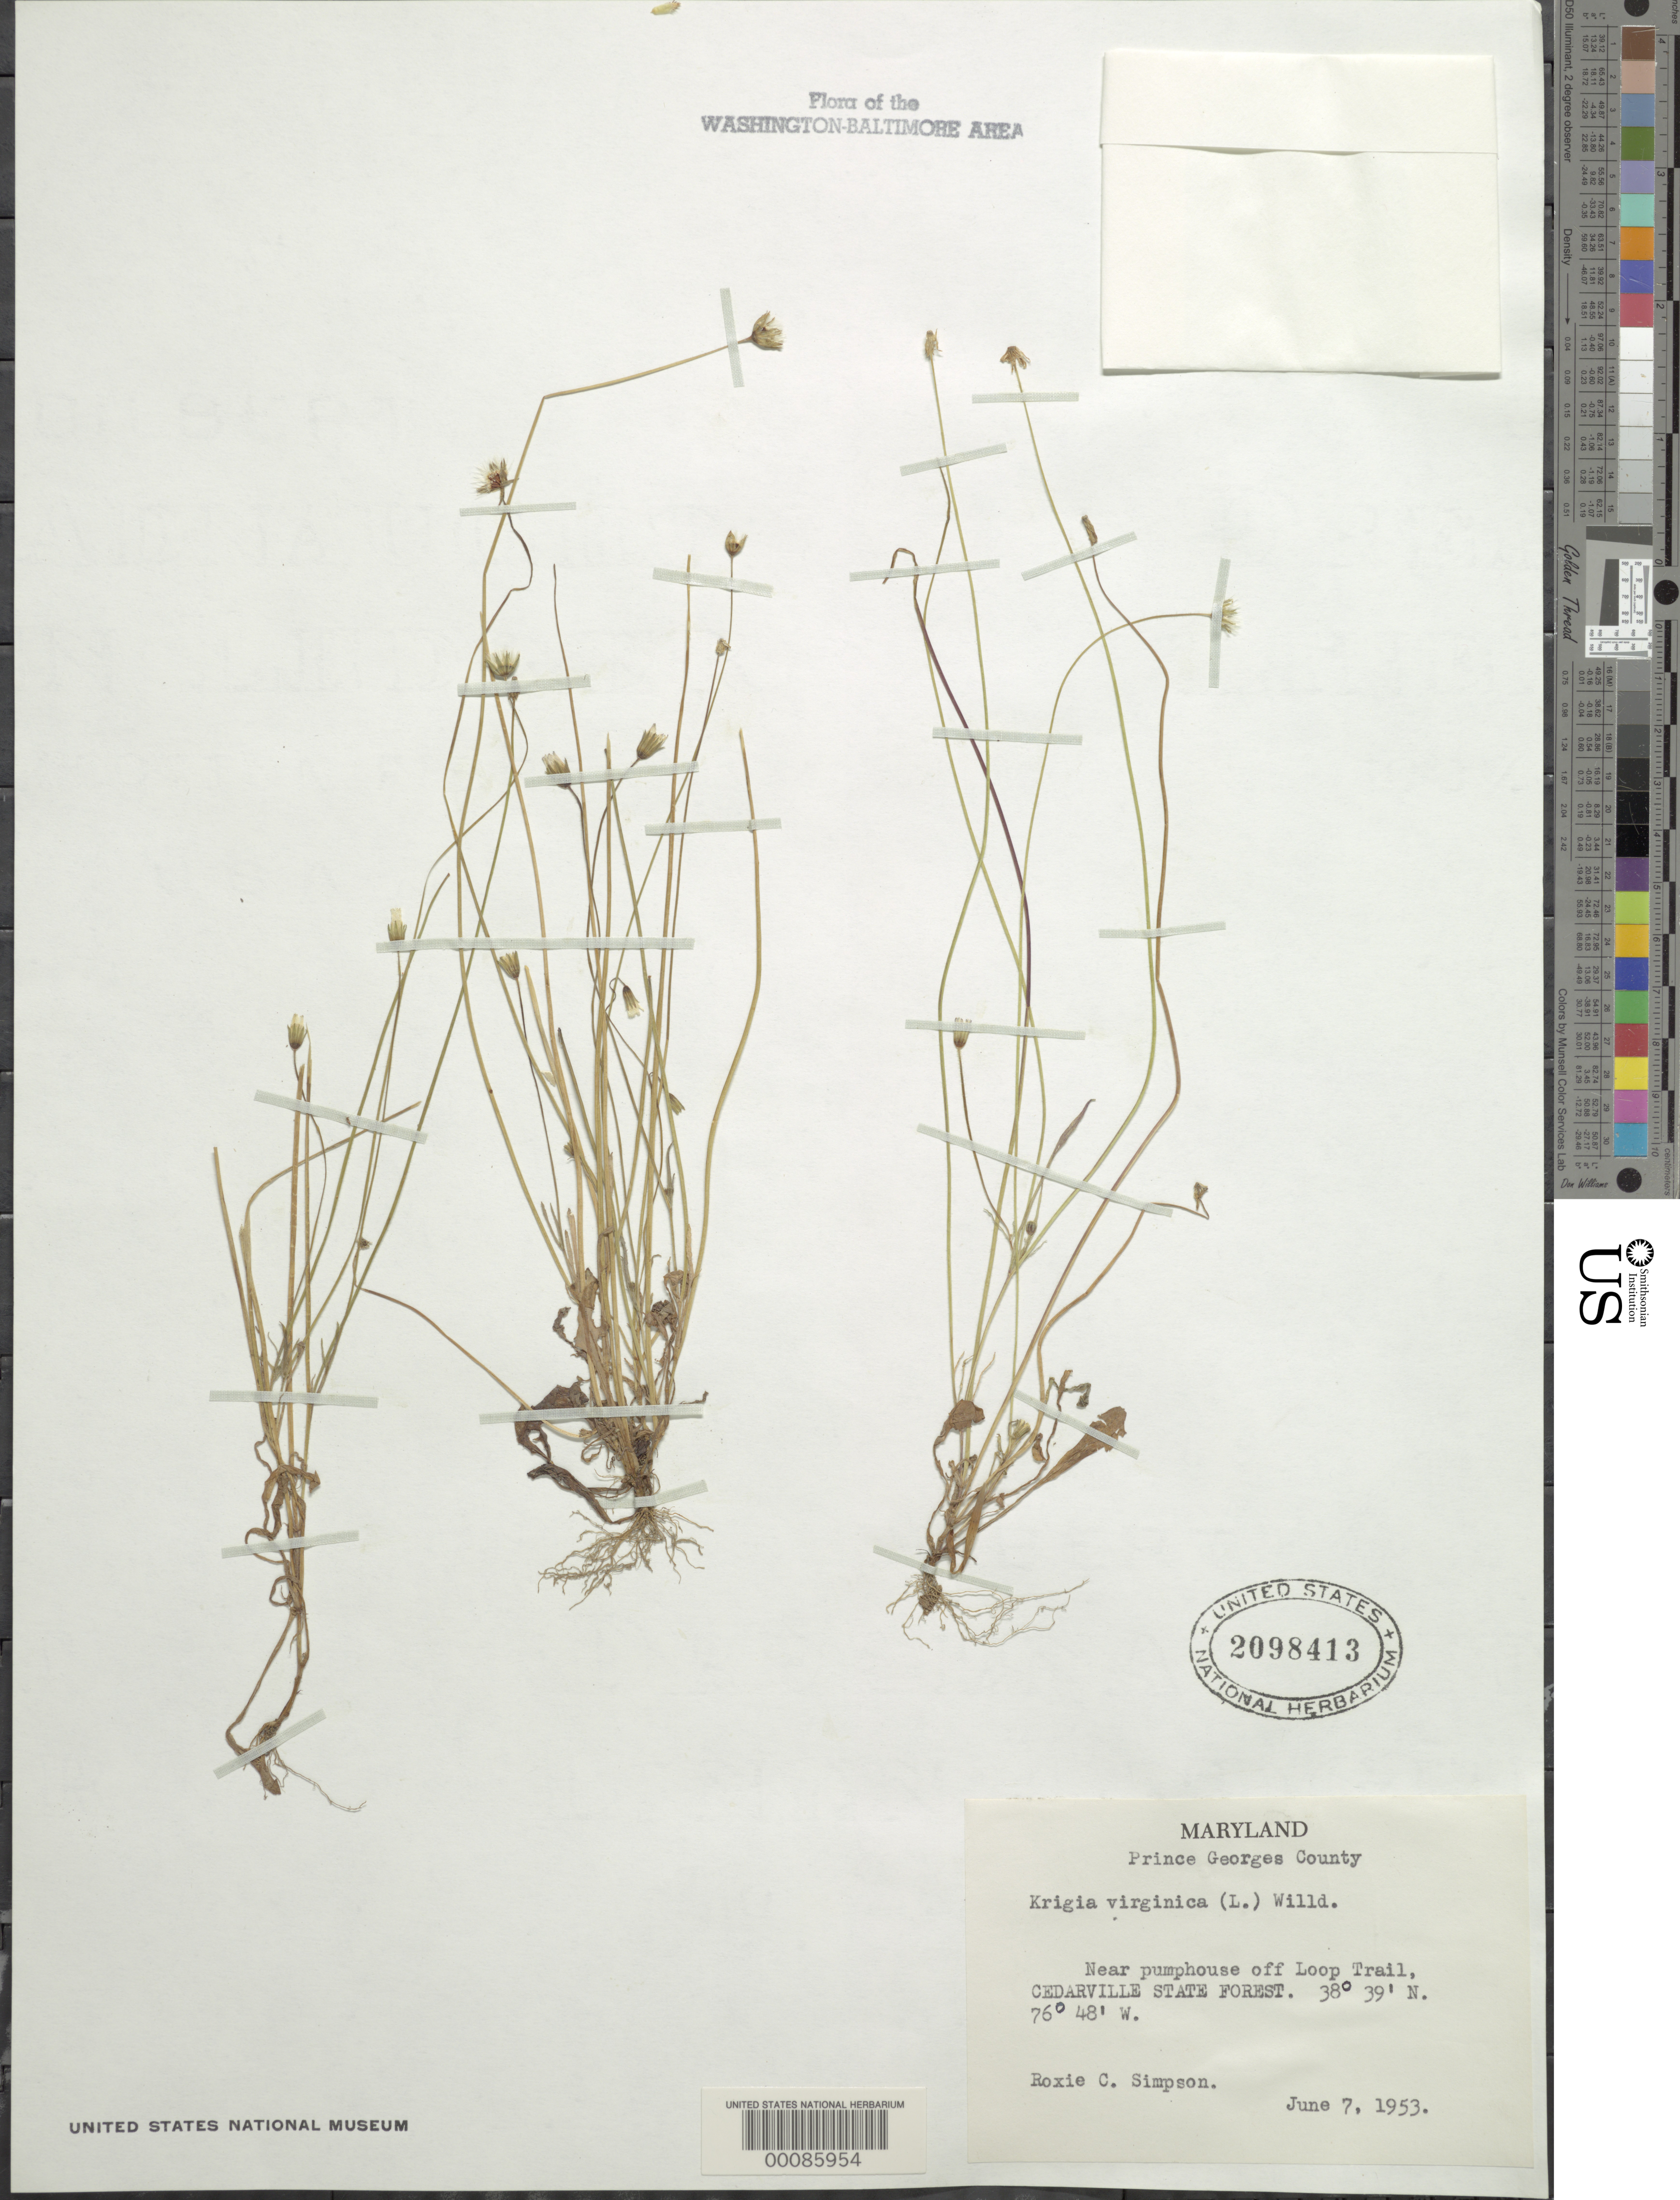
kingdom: Plantae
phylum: Tracheophyta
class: Magnoliopsida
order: Asterales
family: Asteraceae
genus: Krigia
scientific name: Krigia virginica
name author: (L.) Willd.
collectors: R. Simpson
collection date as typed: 07 Jun 1953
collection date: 1953-06-07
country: United States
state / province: Maryland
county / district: Prince George's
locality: Cedarville State Forest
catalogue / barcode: US 2098413